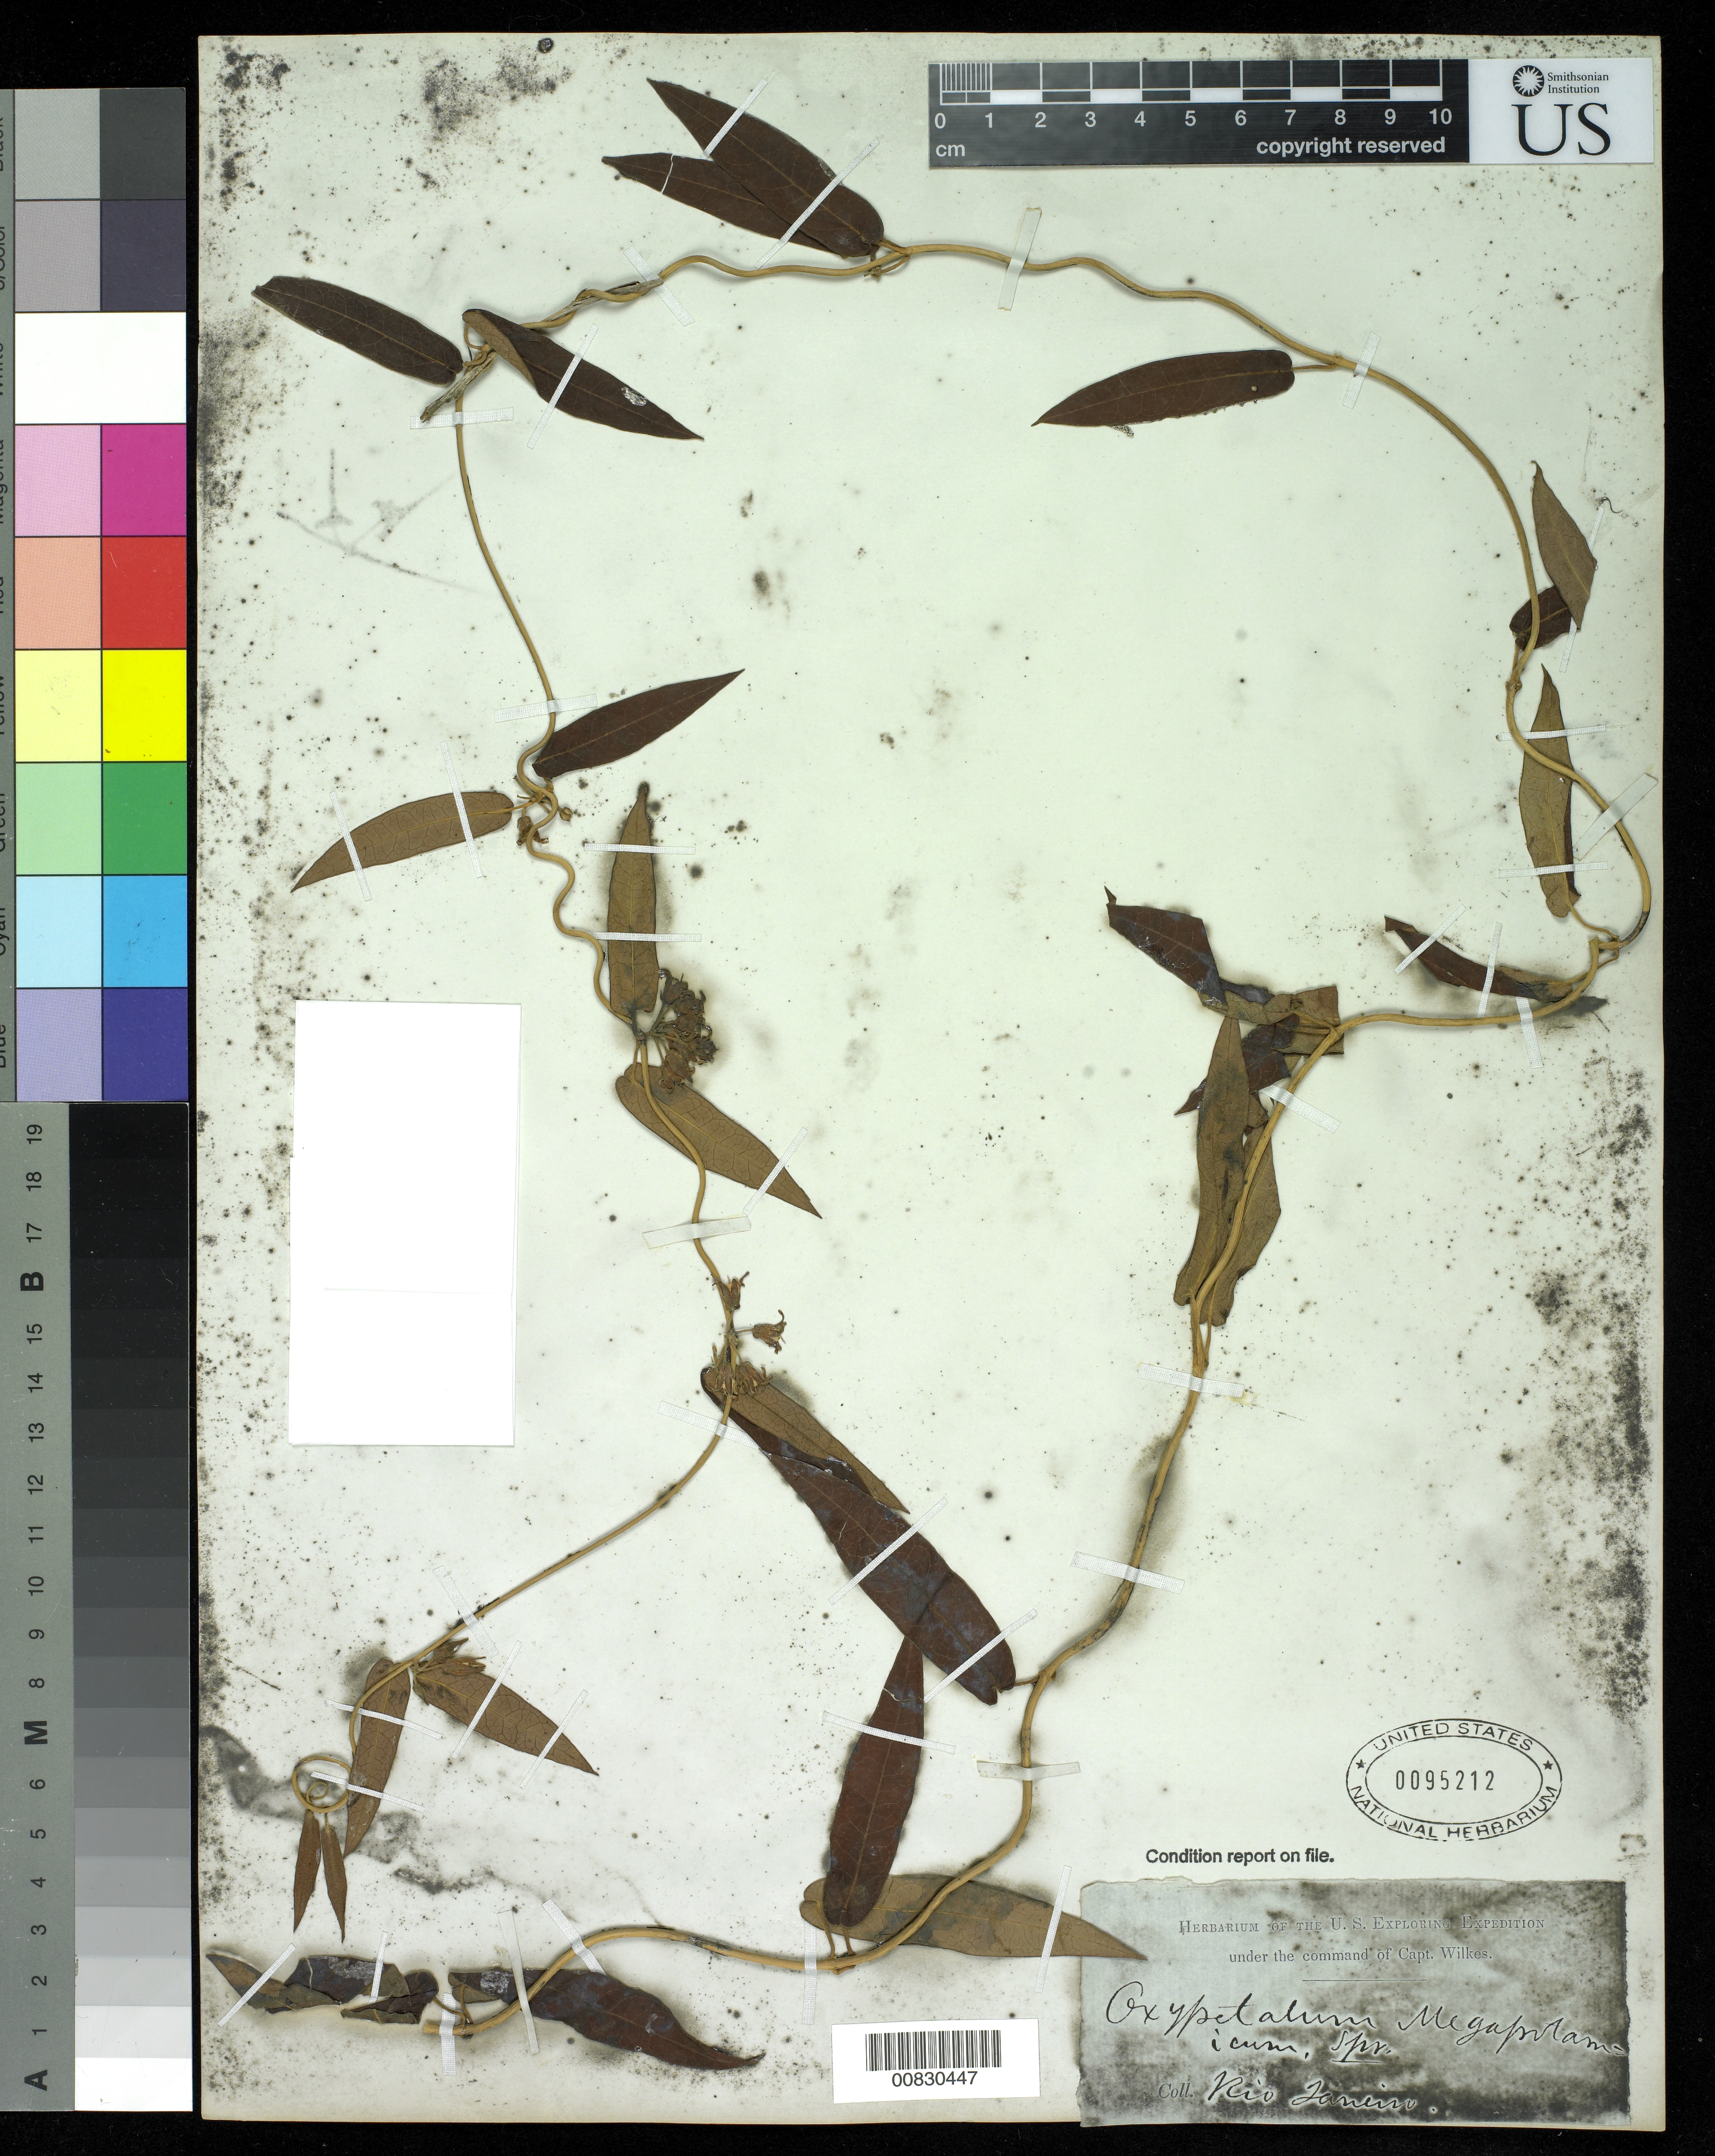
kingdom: Plantae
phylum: Tracheophyta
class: Magnoliopsida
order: Gentianales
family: Apocynaceae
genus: Oxypetalum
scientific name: Oxypetalum megapotamicum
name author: Spreng.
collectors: Wilkes Explor. Exped.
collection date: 1838/1842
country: Brazil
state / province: Rio de Janeiro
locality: Rio Janeiro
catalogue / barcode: US 95212